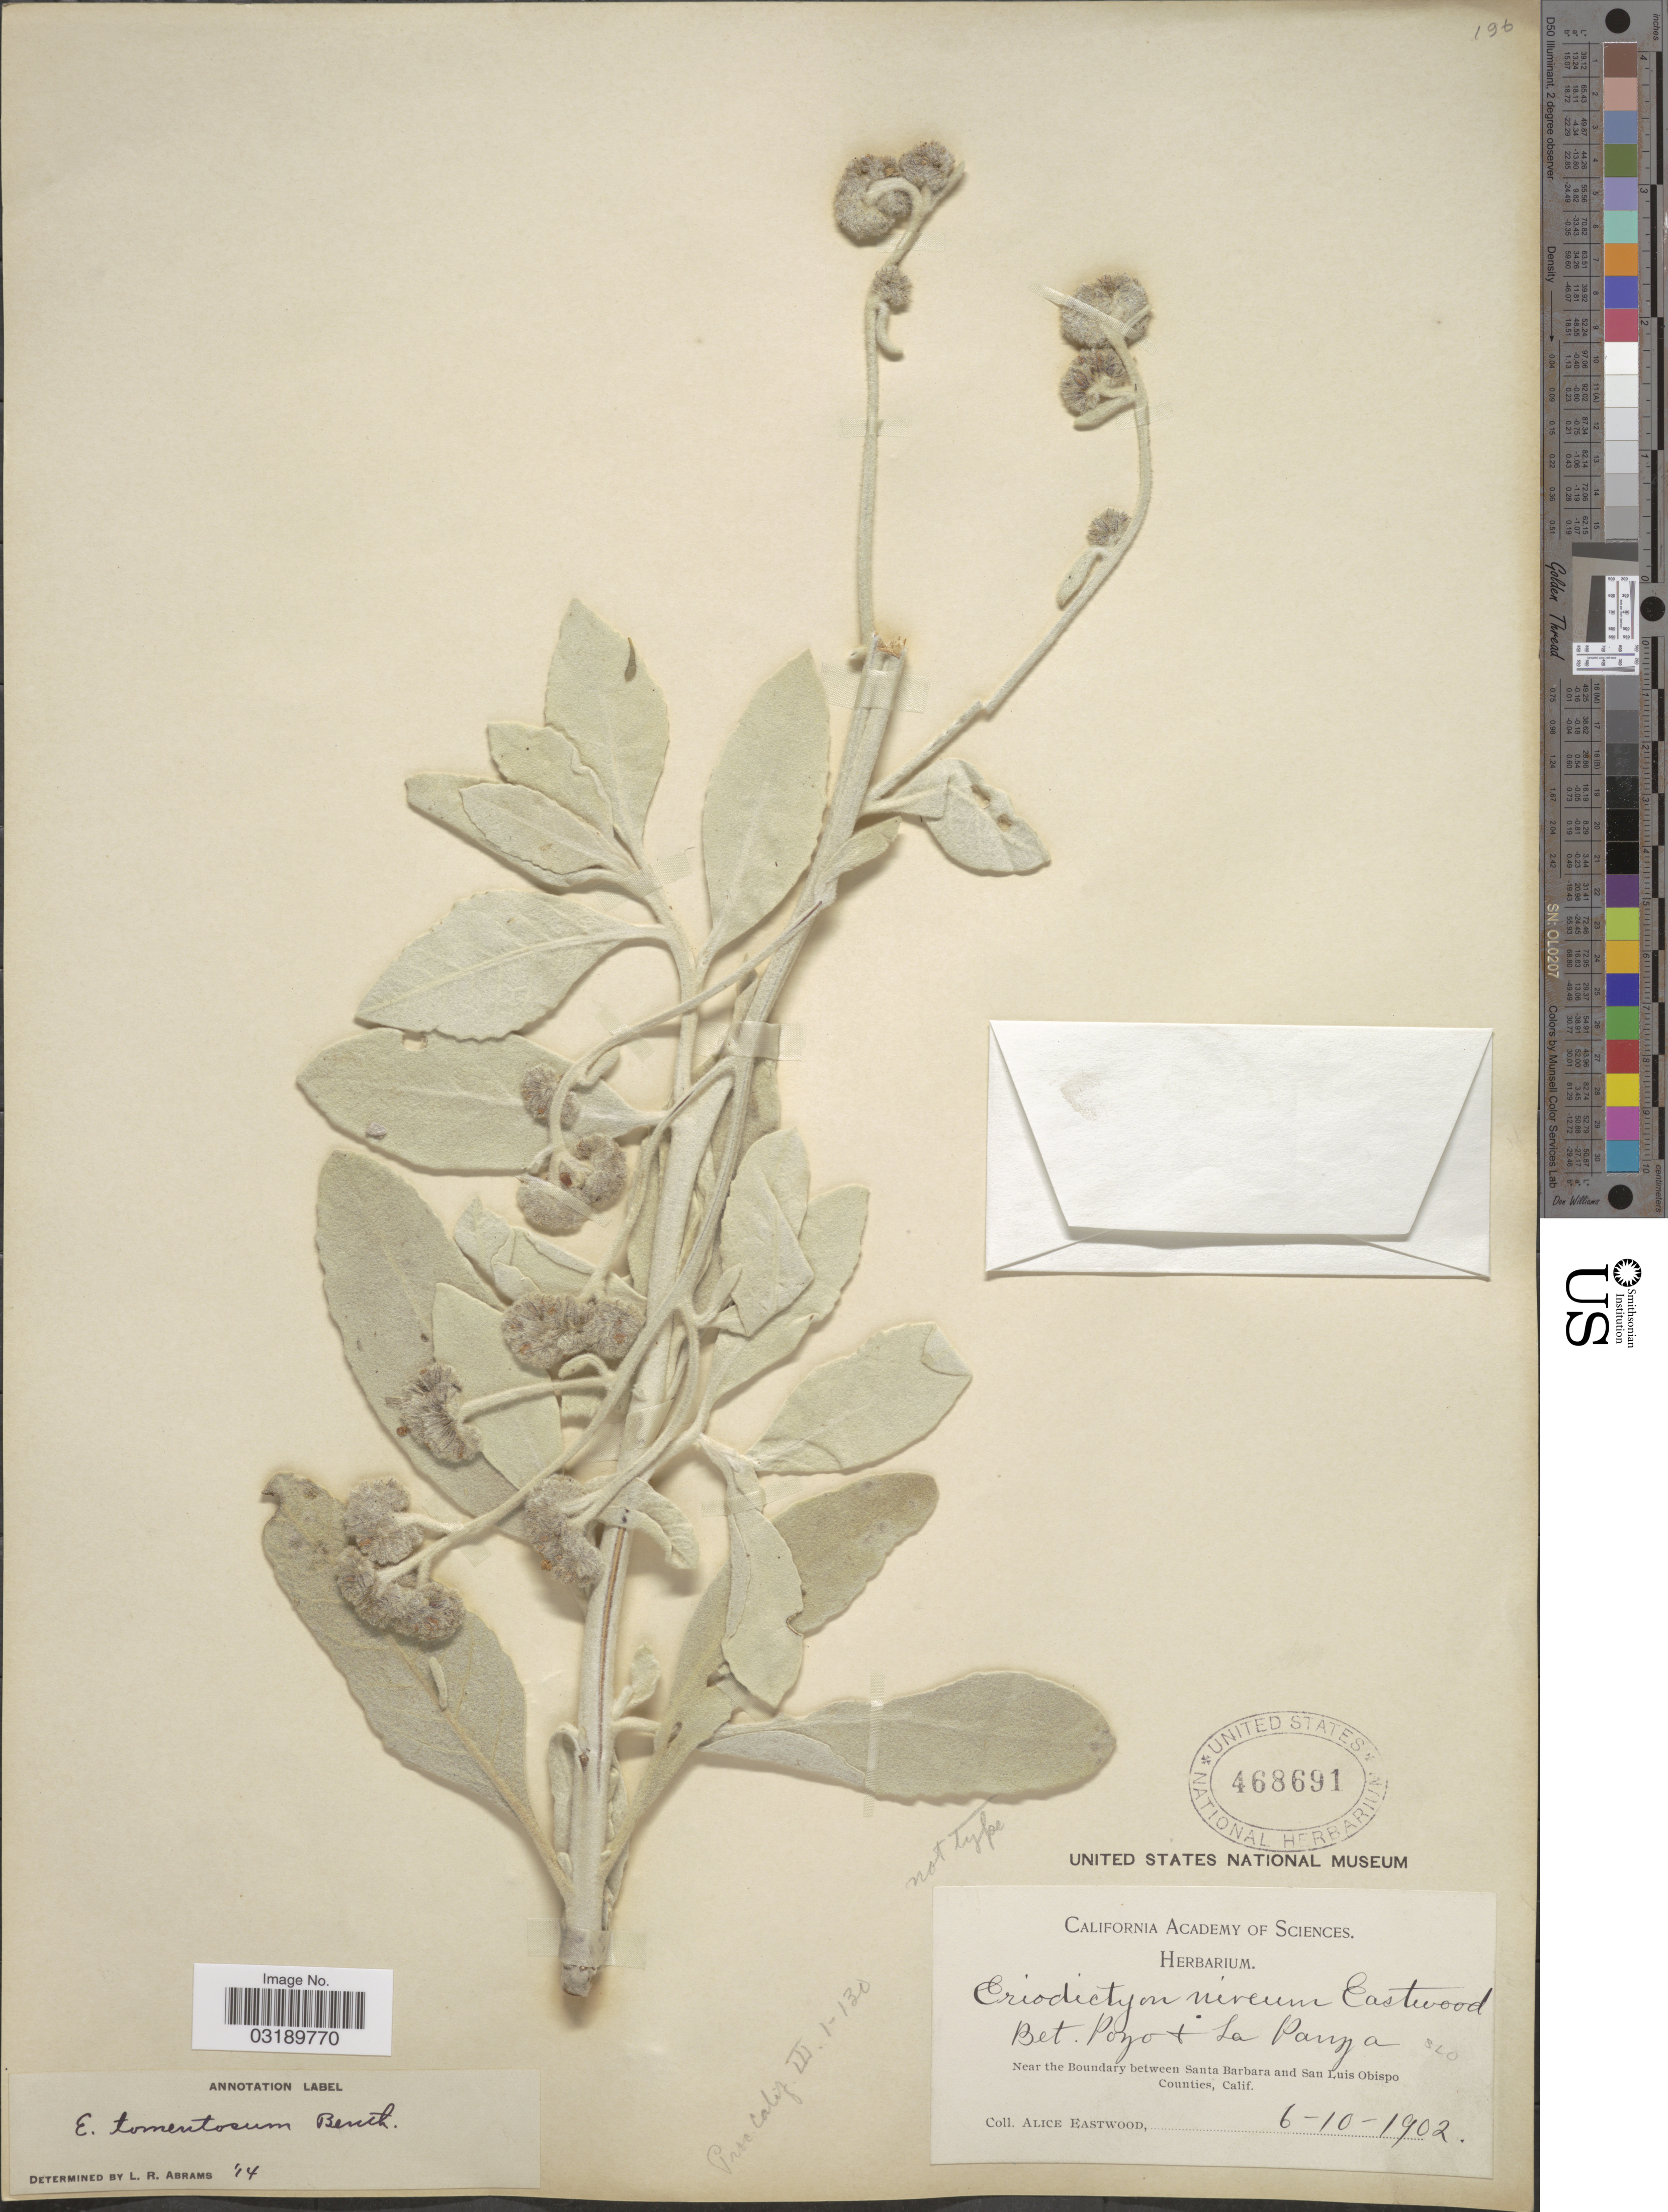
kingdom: Plantae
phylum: Tracheophyta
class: Magnoliopsida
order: Boraginales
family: Namaceae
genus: Eriodictyon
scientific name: Eriodictyon tomentosum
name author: Benth.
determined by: Rogers, Z. S.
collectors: A. Eastwood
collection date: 1902-06-10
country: United States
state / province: California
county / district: Santa Barbara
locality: Bet. Pozo & La Panza. Near the Boundary between Santa Barbara and San Luis Obispo Counties.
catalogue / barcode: US 468691